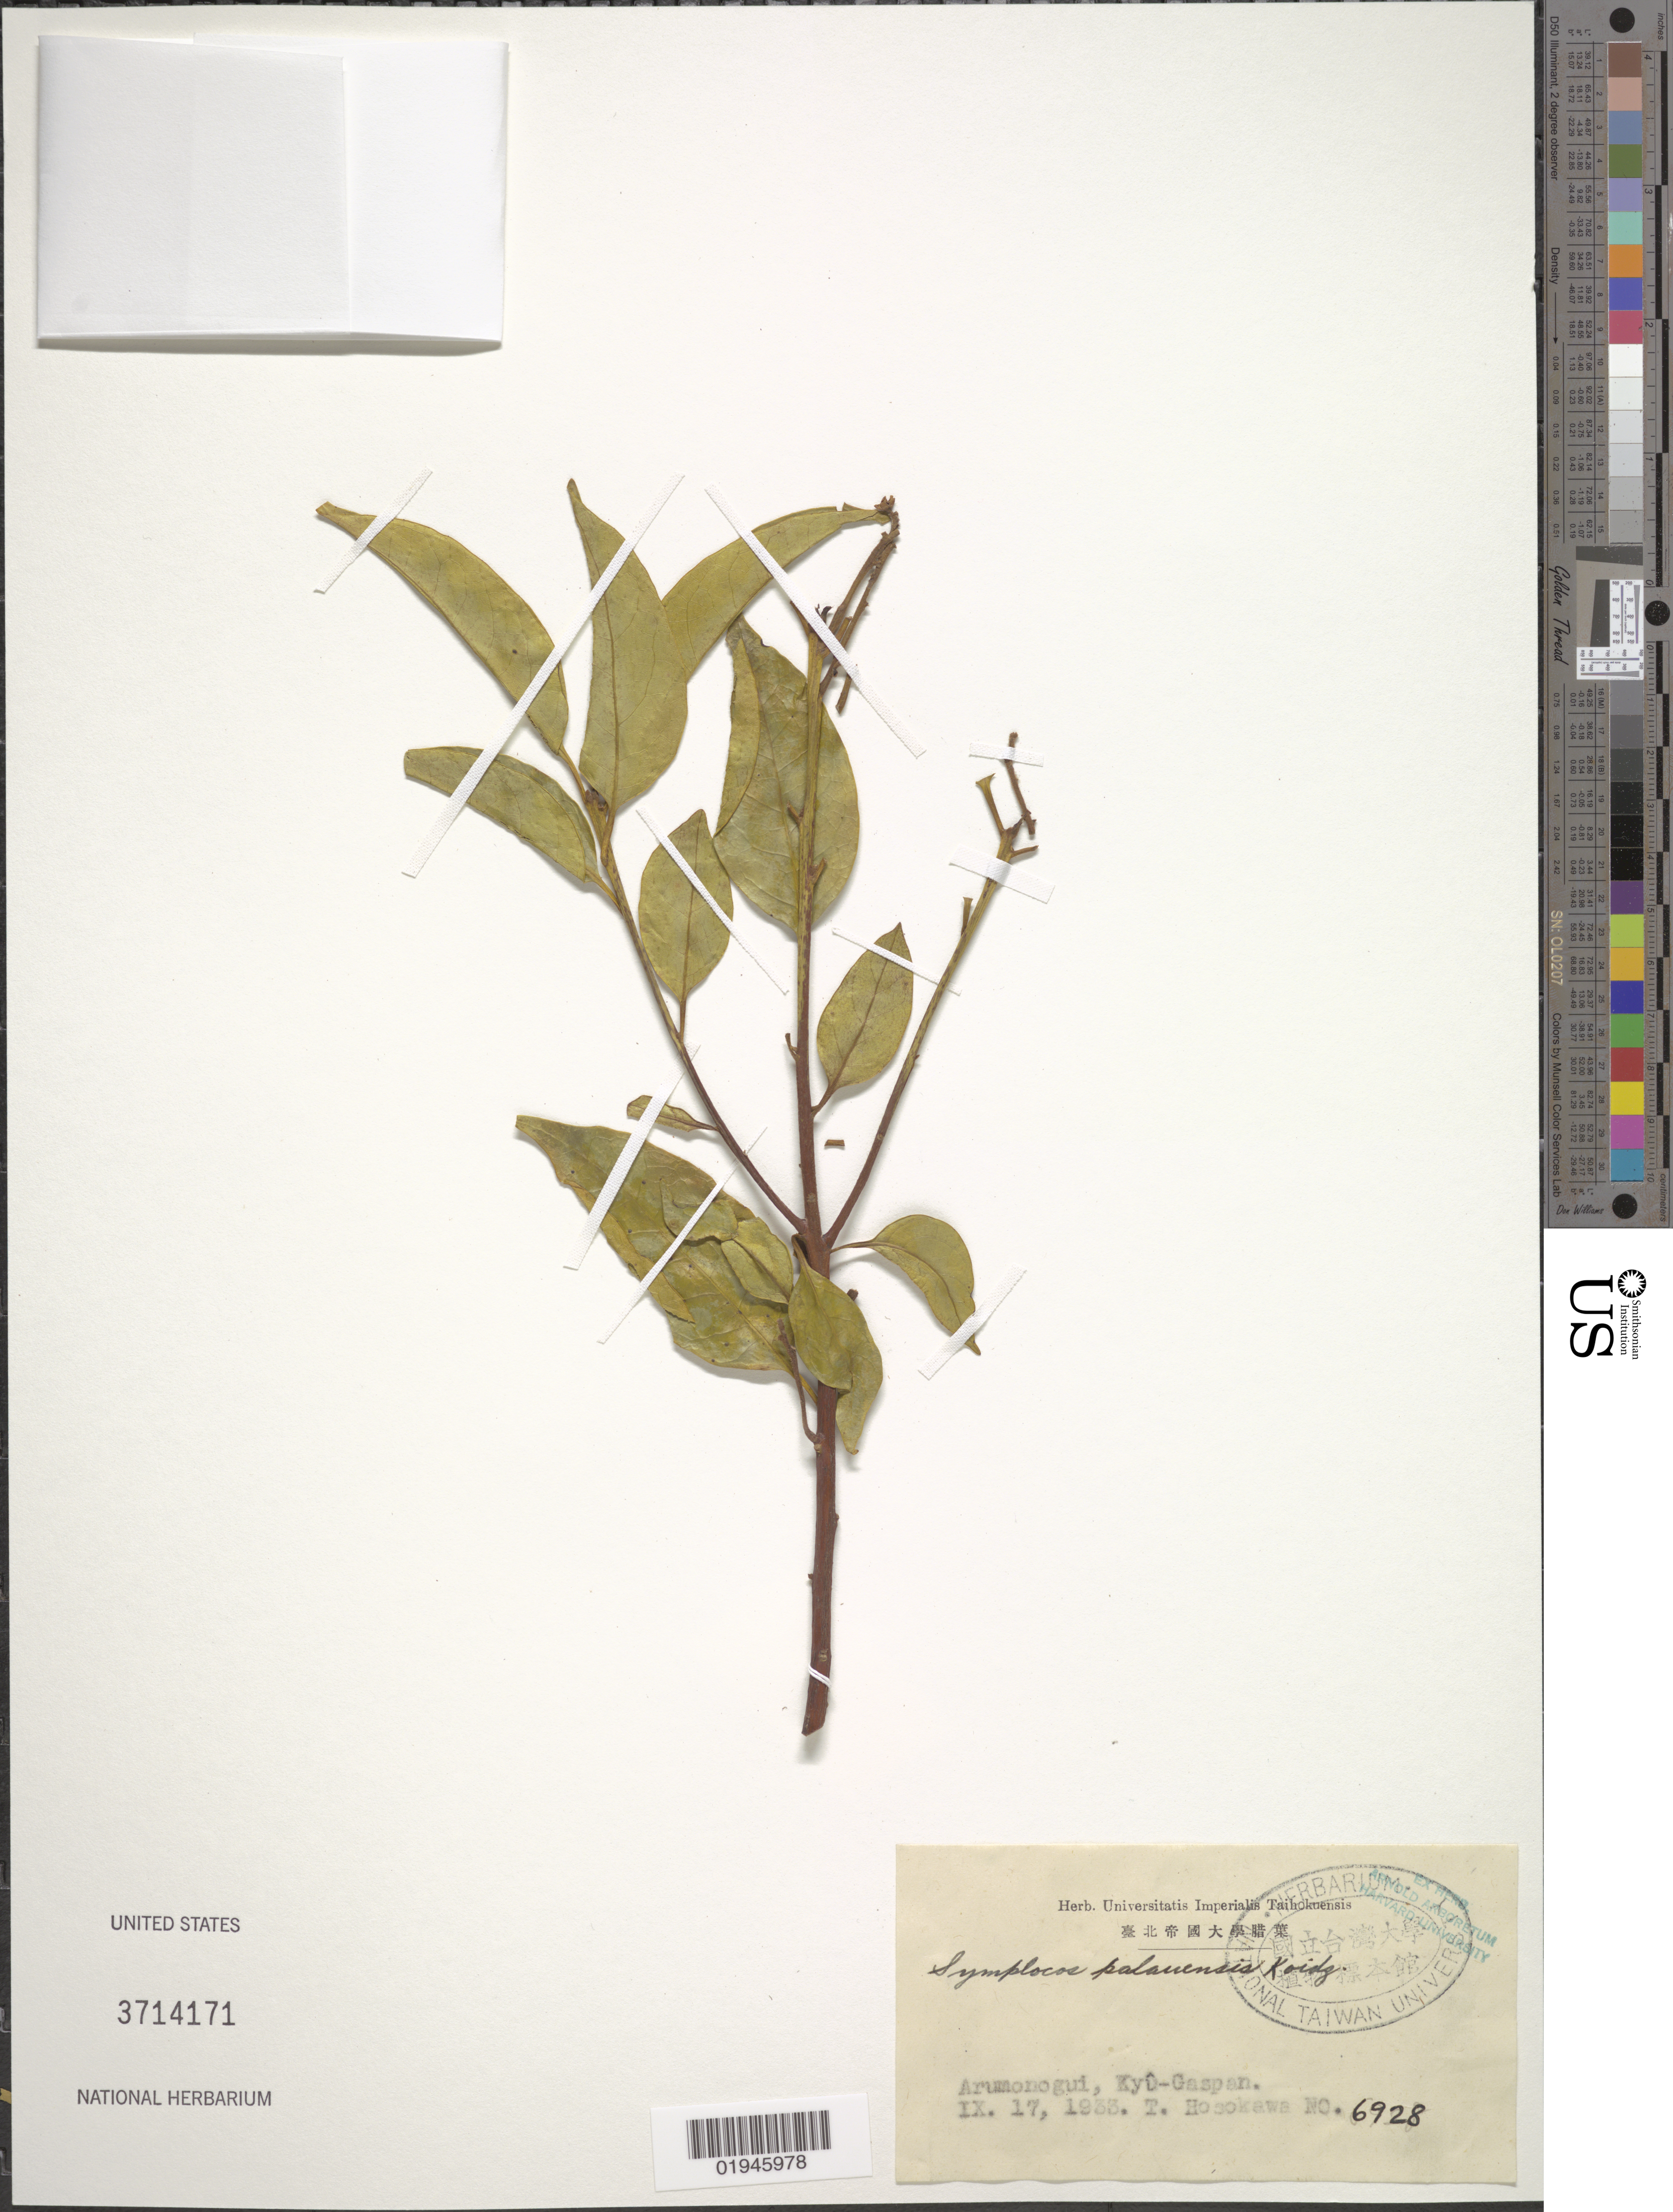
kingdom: Plantae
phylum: Tracheophyta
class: Magnoliopsida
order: Ericales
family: Symplocaceae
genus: Symplocos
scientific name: Symplocos palauensis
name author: Koidz.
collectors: T. Hosokawa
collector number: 6928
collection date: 1933-09-17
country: Palau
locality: Arumon-ogui, Kyu-Gaspan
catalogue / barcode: US 3714171